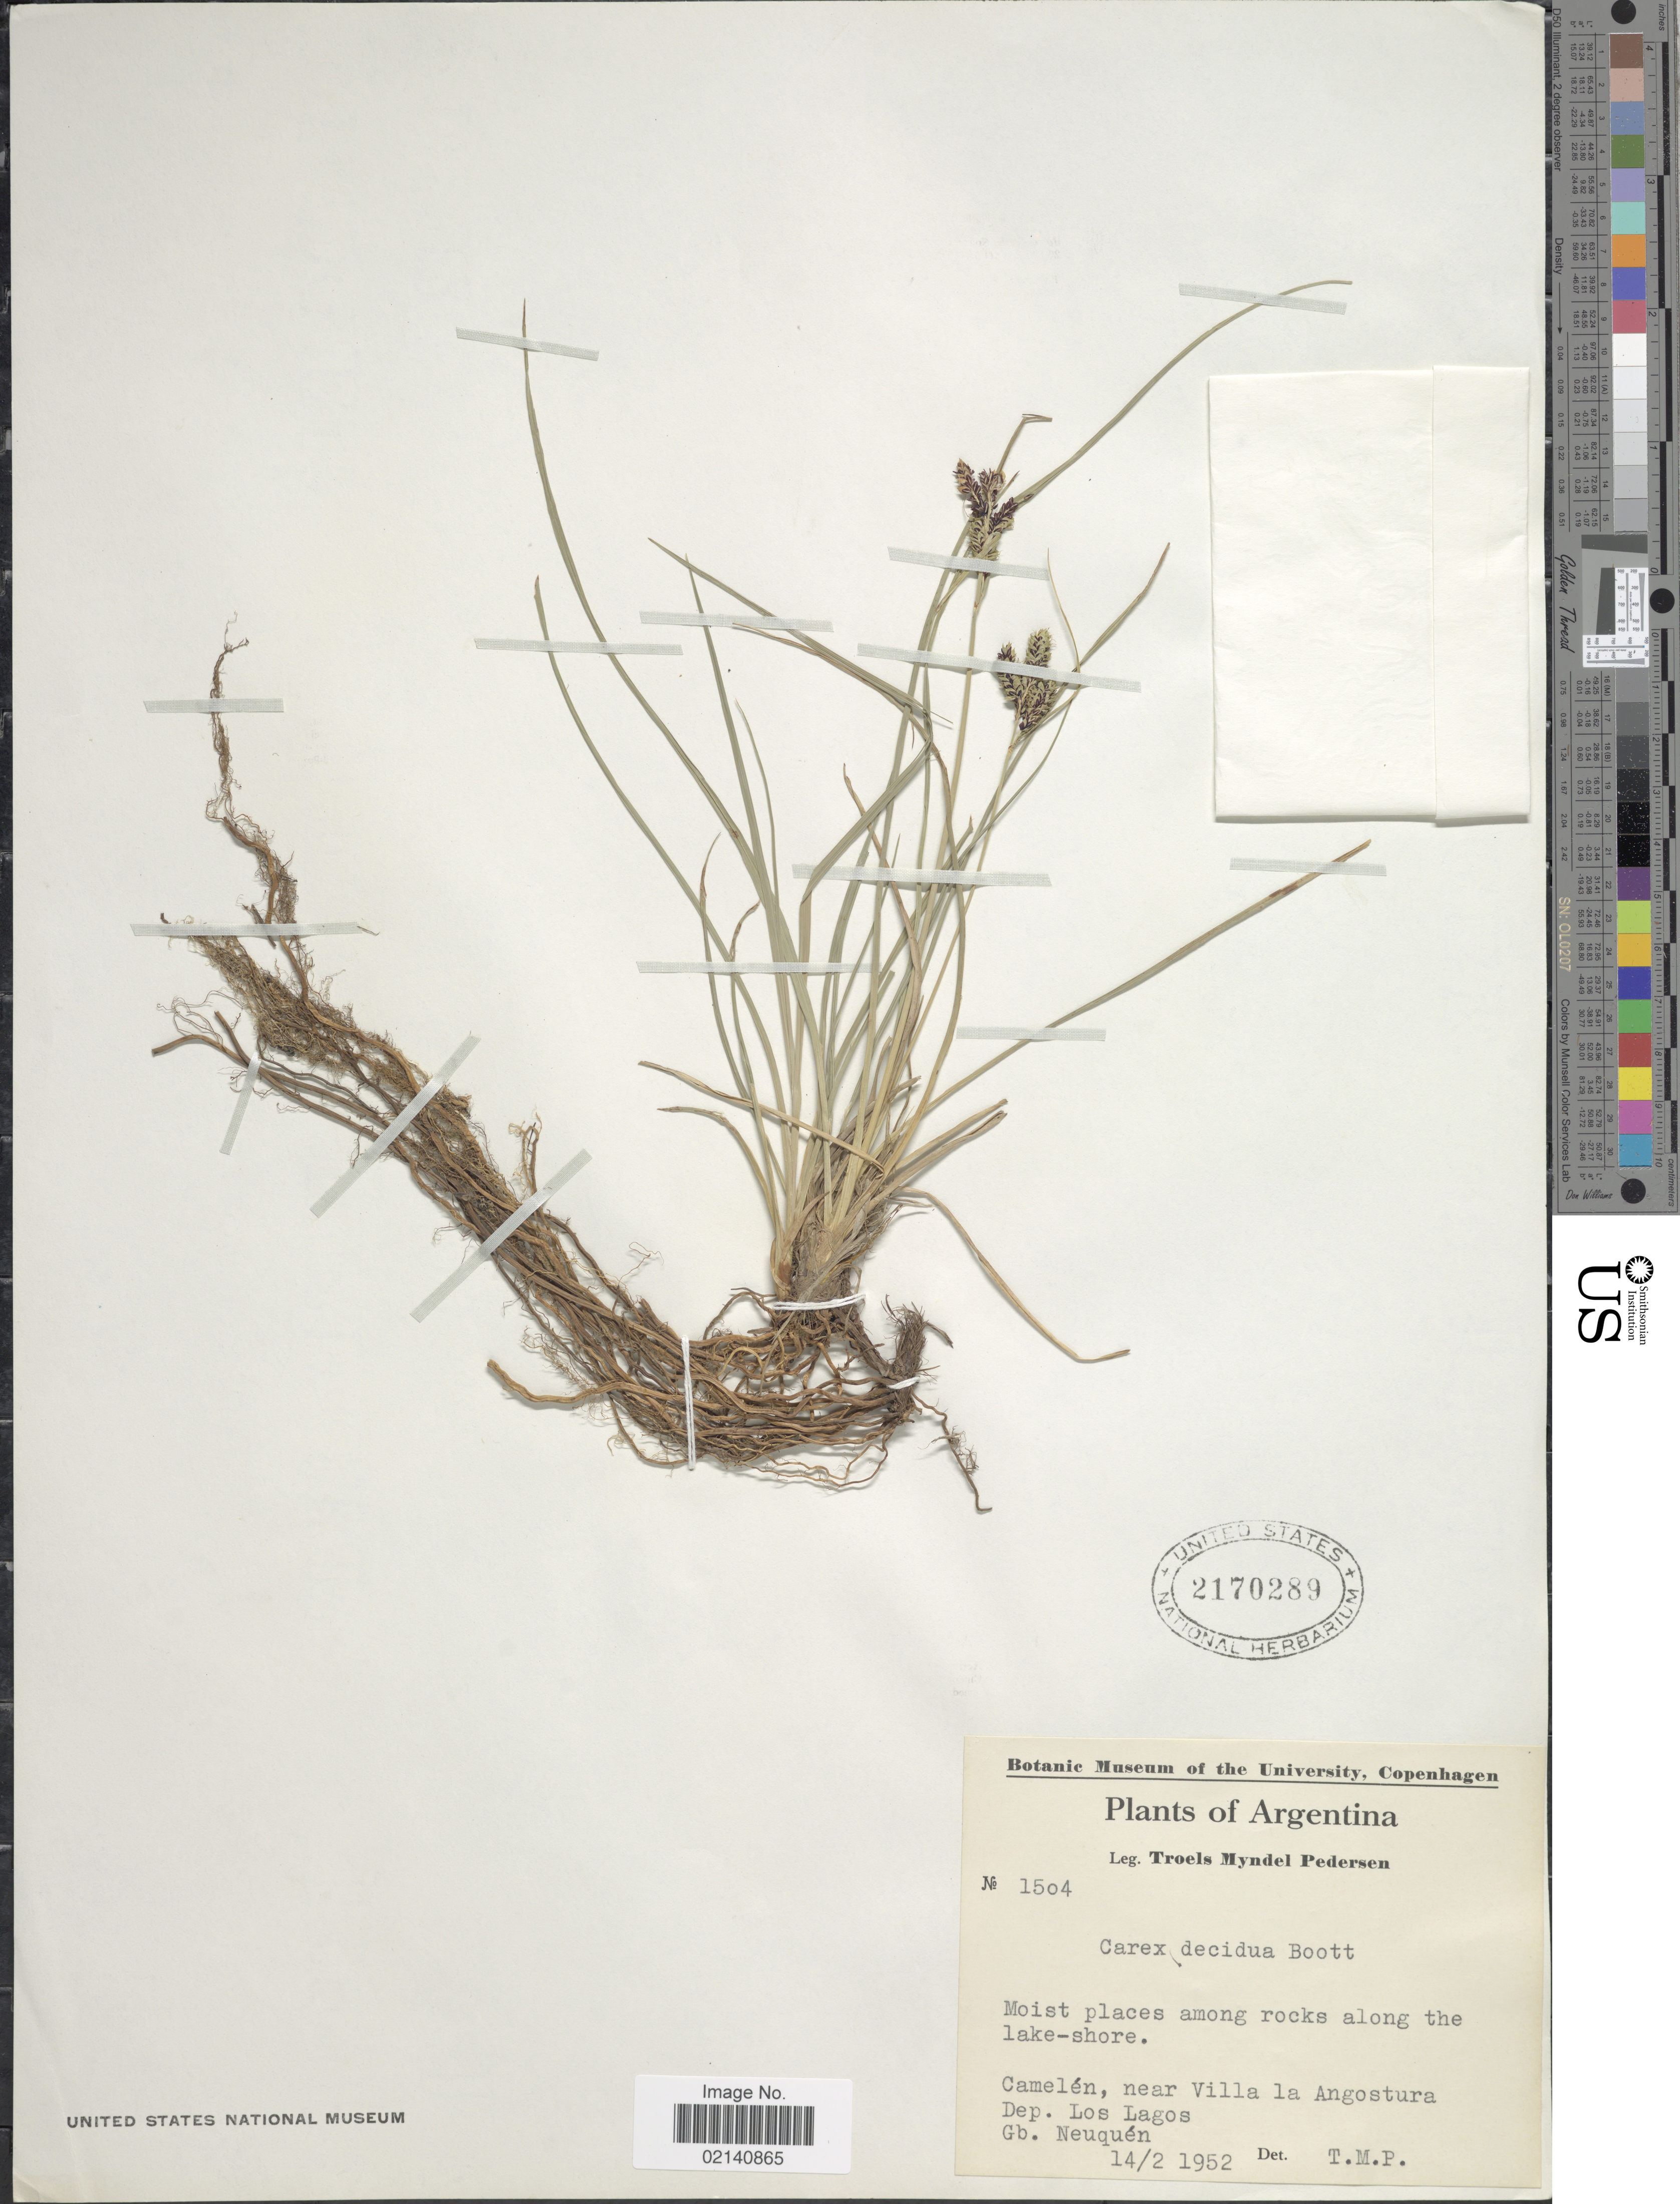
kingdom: Plantae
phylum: Tracheophyta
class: Liliopsida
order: Poales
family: Cyperaceae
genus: Carex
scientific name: Carex decidua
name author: Boott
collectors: T. Pederson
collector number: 1504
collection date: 1952-02-14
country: Argentina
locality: Moist places among rocks along the lake shore, Camelen, near Villa la Angostura, Dep. Los Lagos, Gb. Neuquen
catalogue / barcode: US 2170289